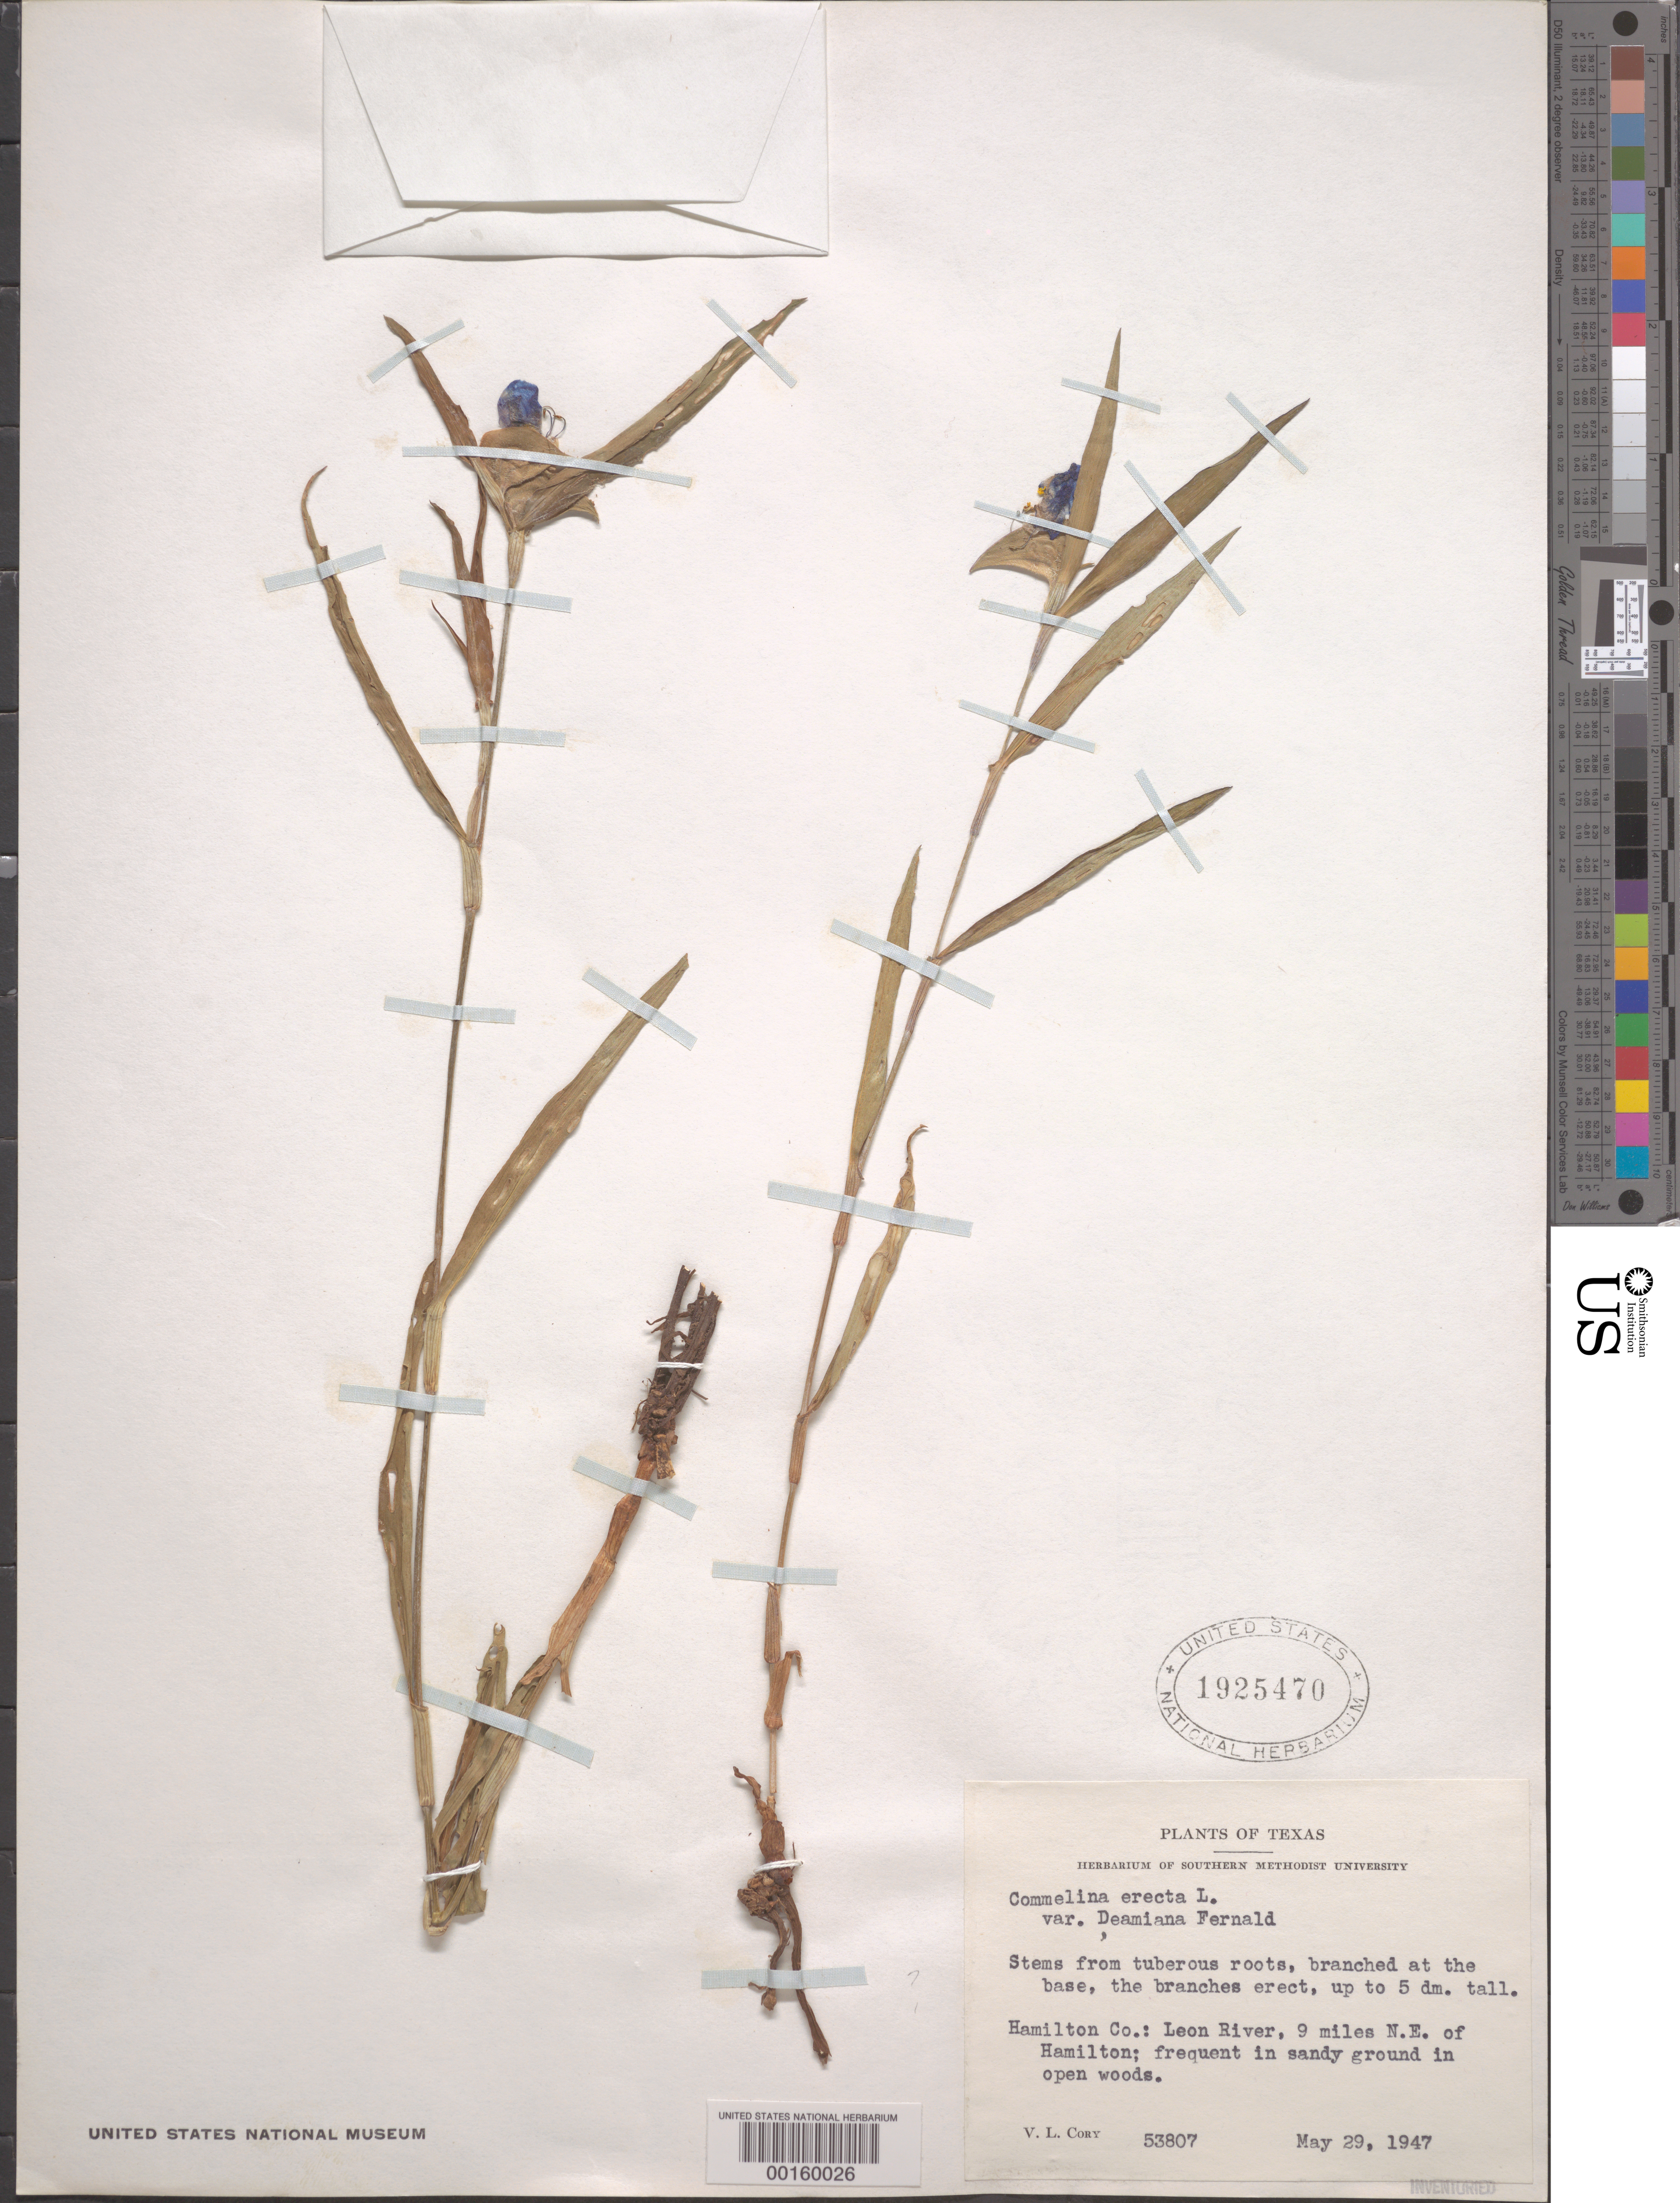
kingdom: Plantae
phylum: Tracheophyta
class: Liliopsida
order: Commelinales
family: Commelinaceae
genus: Commelina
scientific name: Commelina erecta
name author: L.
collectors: V. Cory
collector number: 53807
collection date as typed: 29 May 1947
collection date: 1947-05-29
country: United States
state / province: Texas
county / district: Hamilton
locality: Leon river, 9 mi ne of hamilton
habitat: Sandy ground in open woods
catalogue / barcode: US 1925470